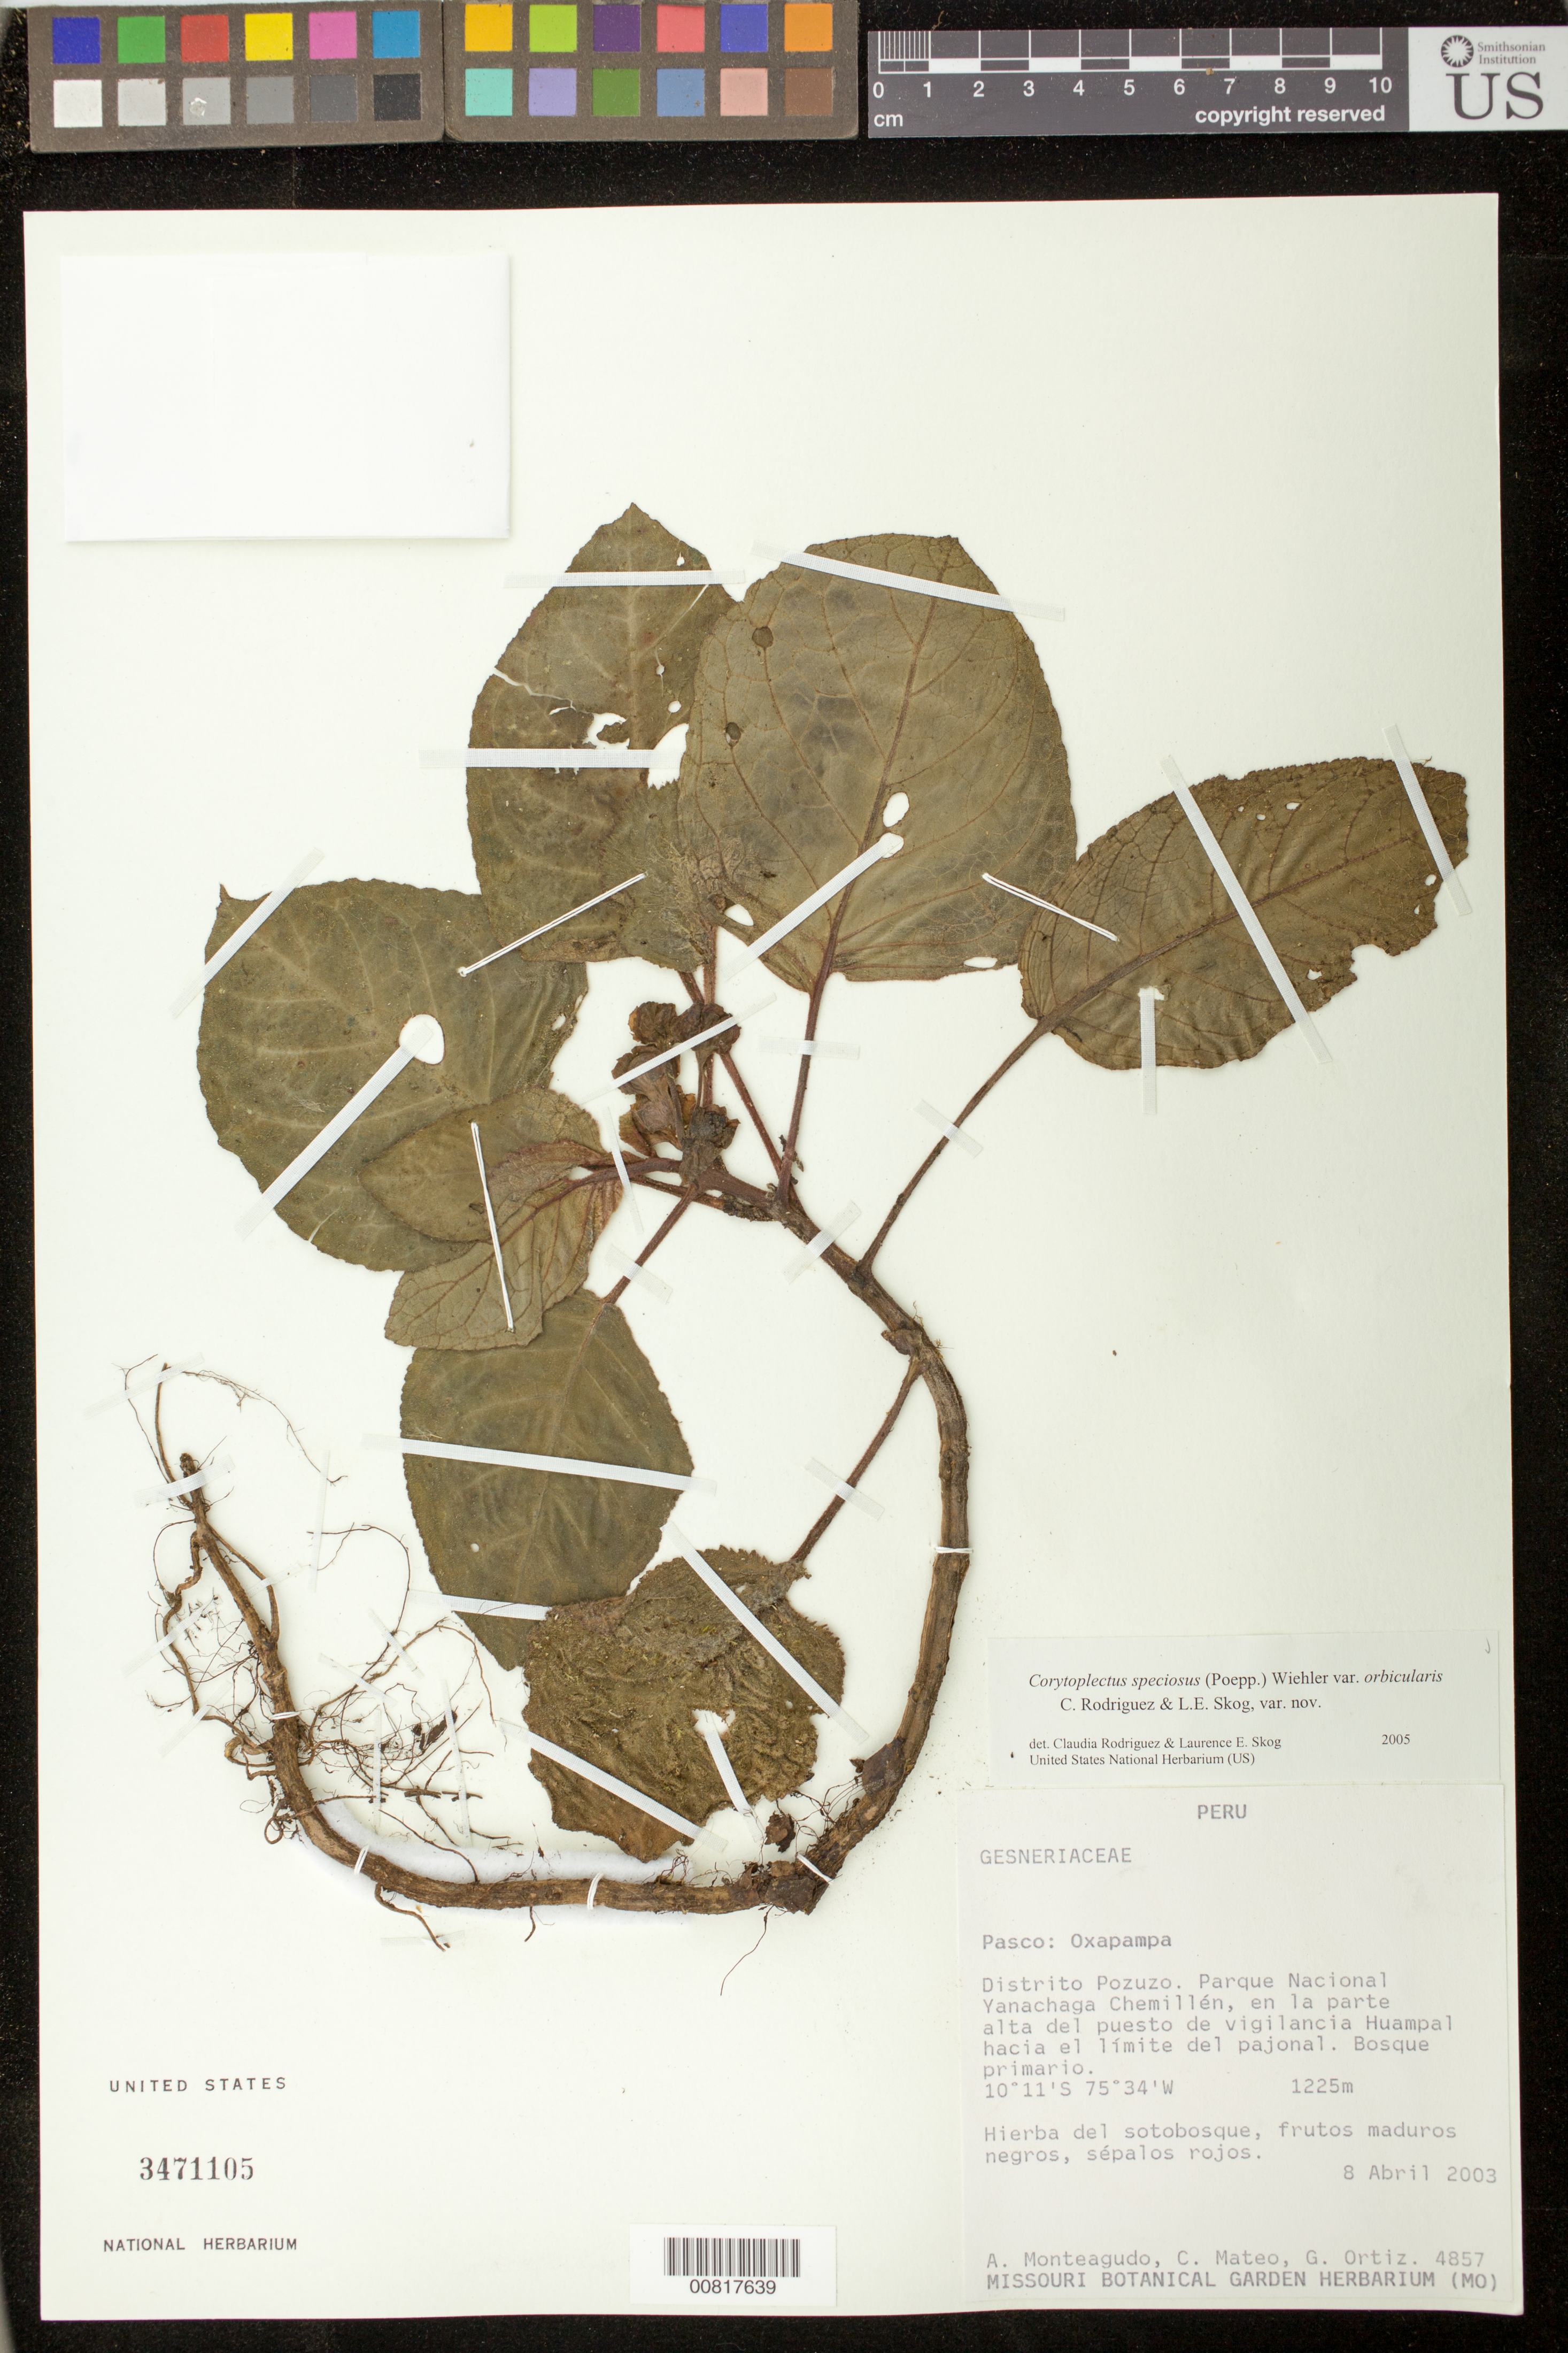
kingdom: Plantae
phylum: Tracheophyta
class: Magnoliopsida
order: Lamiales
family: Gesneriaceae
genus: Corytoplectus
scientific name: Corytoplectus speciosus var. orbicularis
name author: Rodr.-Flores & L.E. Skog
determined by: Rodríguez-Flores, C. I.; Skog, L. E.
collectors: A. Monteagudo, C. Mateo & G. Ortiz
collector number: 4857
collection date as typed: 08 Apr 2003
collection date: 2003-04-08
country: Peru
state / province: Pasco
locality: Pasco: Oxapampa. Distrito Pozuzo. Parque Nacional Yanachaga Chemillén, en la parte alta del puesto de vigilancia Huampal hacia el límite del pajonal.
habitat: Bosque primario.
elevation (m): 1225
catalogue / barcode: US 3471105